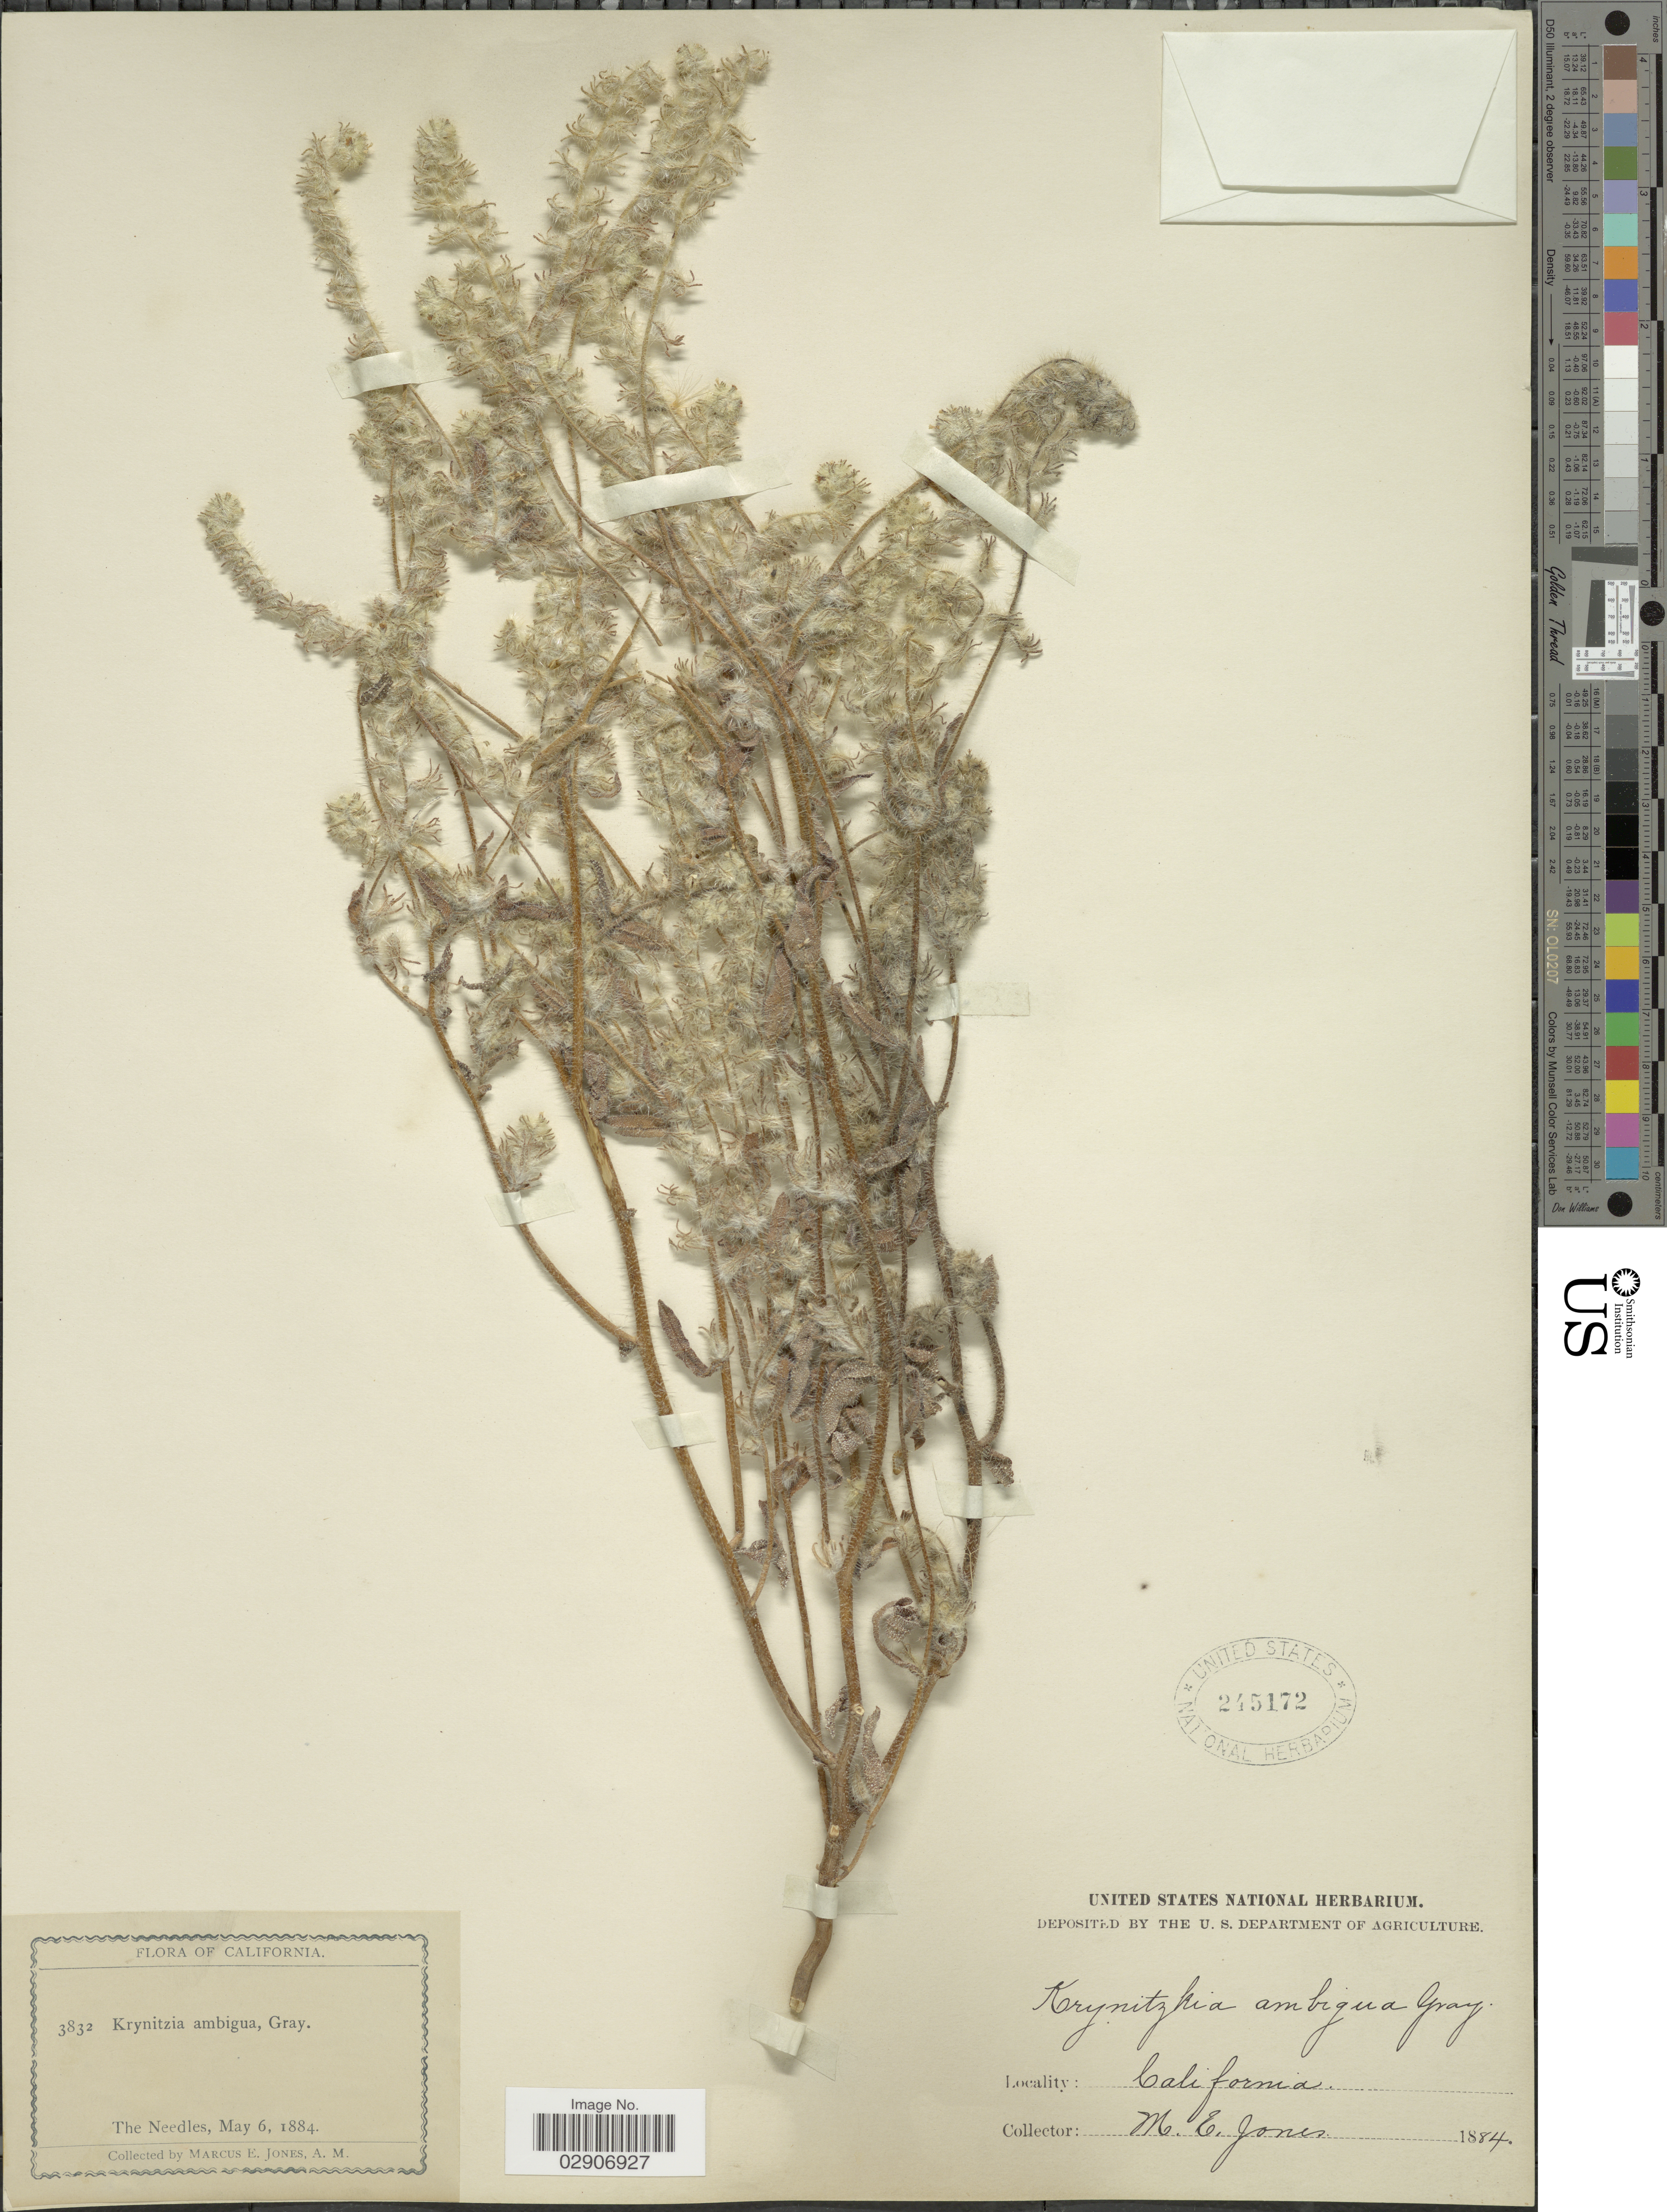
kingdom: Plantae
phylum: Tracheophyta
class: Magnoliopsida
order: Boraginales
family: Boraginaceae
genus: Cryptantha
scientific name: Cryptantha barbigera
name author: (A. Gray) Greene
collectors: M. E. Jones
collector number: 3832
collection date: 1884-05-06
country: United States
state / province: California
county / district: San Bernardino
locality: The Needles.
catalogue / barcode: US 245172